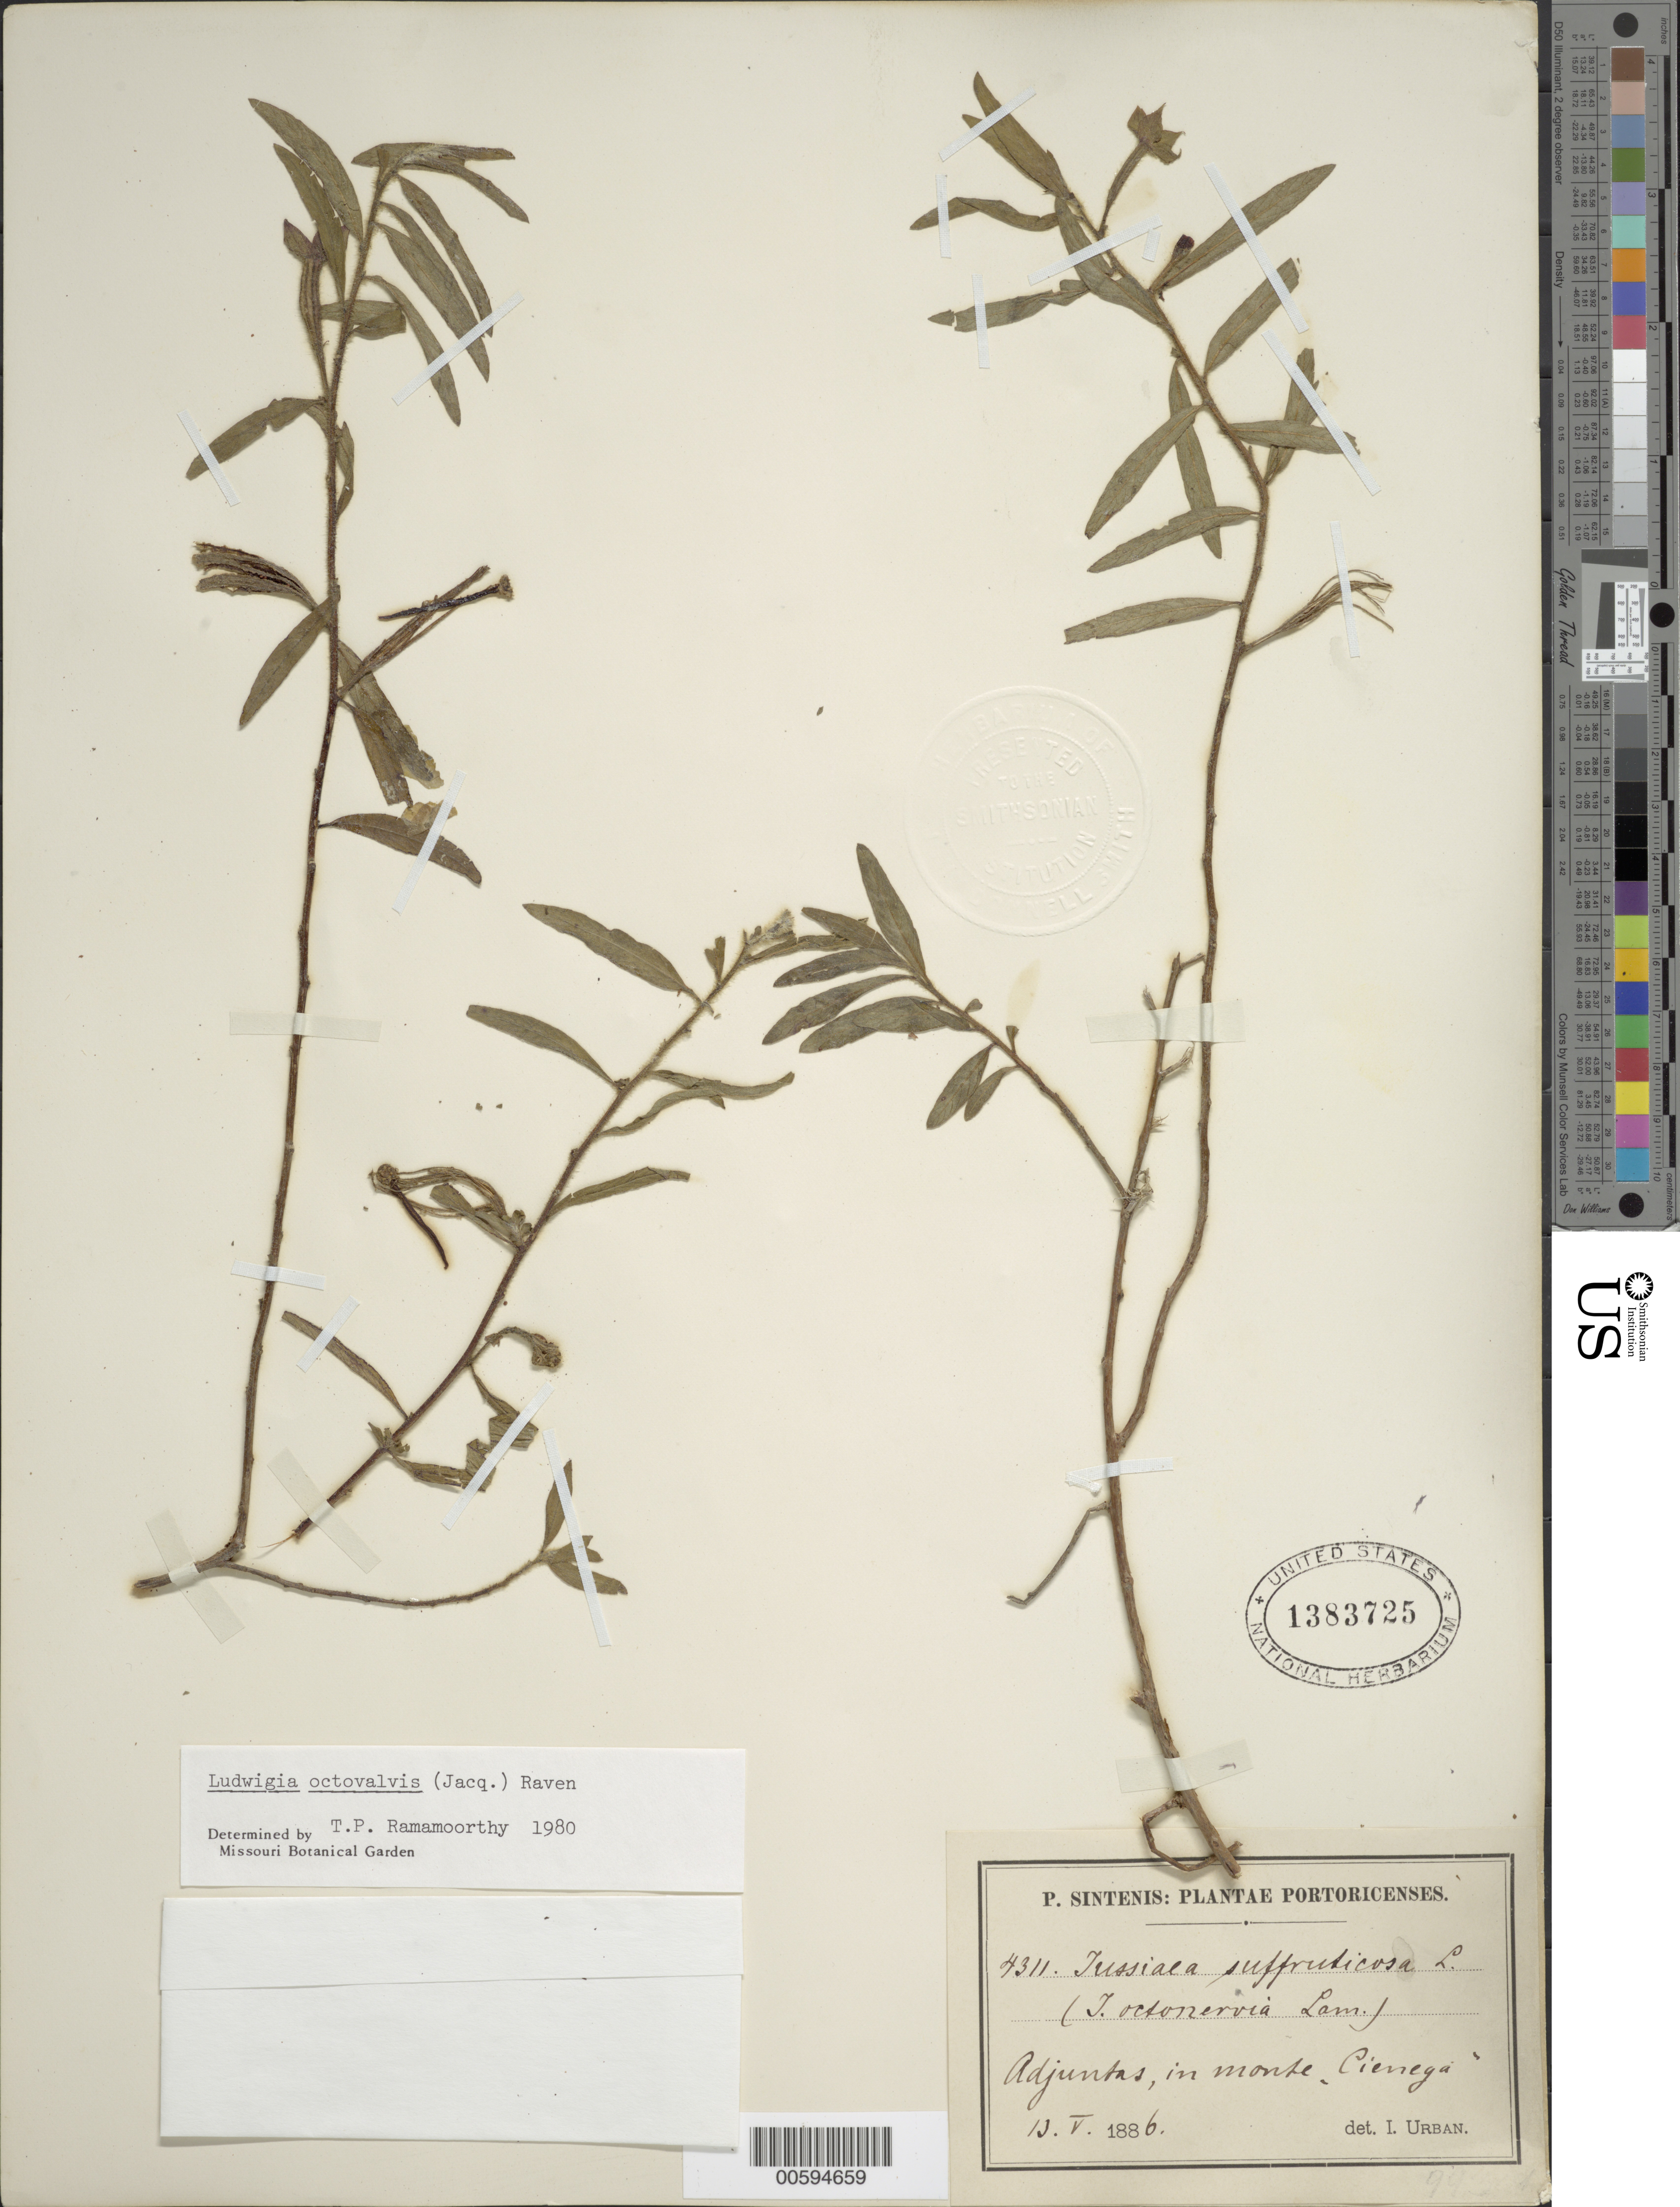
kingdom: Plantae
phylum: Tracheophyta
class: Magnoliopsida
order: Myrtales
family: Onagraceae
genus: Ludwigia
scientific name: Ludwigia octovalvis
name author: (Jacq.) P.H. Raven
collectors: P. Sintenis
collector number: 4311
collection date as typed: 13 May 1886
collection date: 1886-05-13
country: Puerto Rico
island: Greater Antilles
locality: Adjuntas, in monte "Cienega"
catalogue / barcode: US 1383725